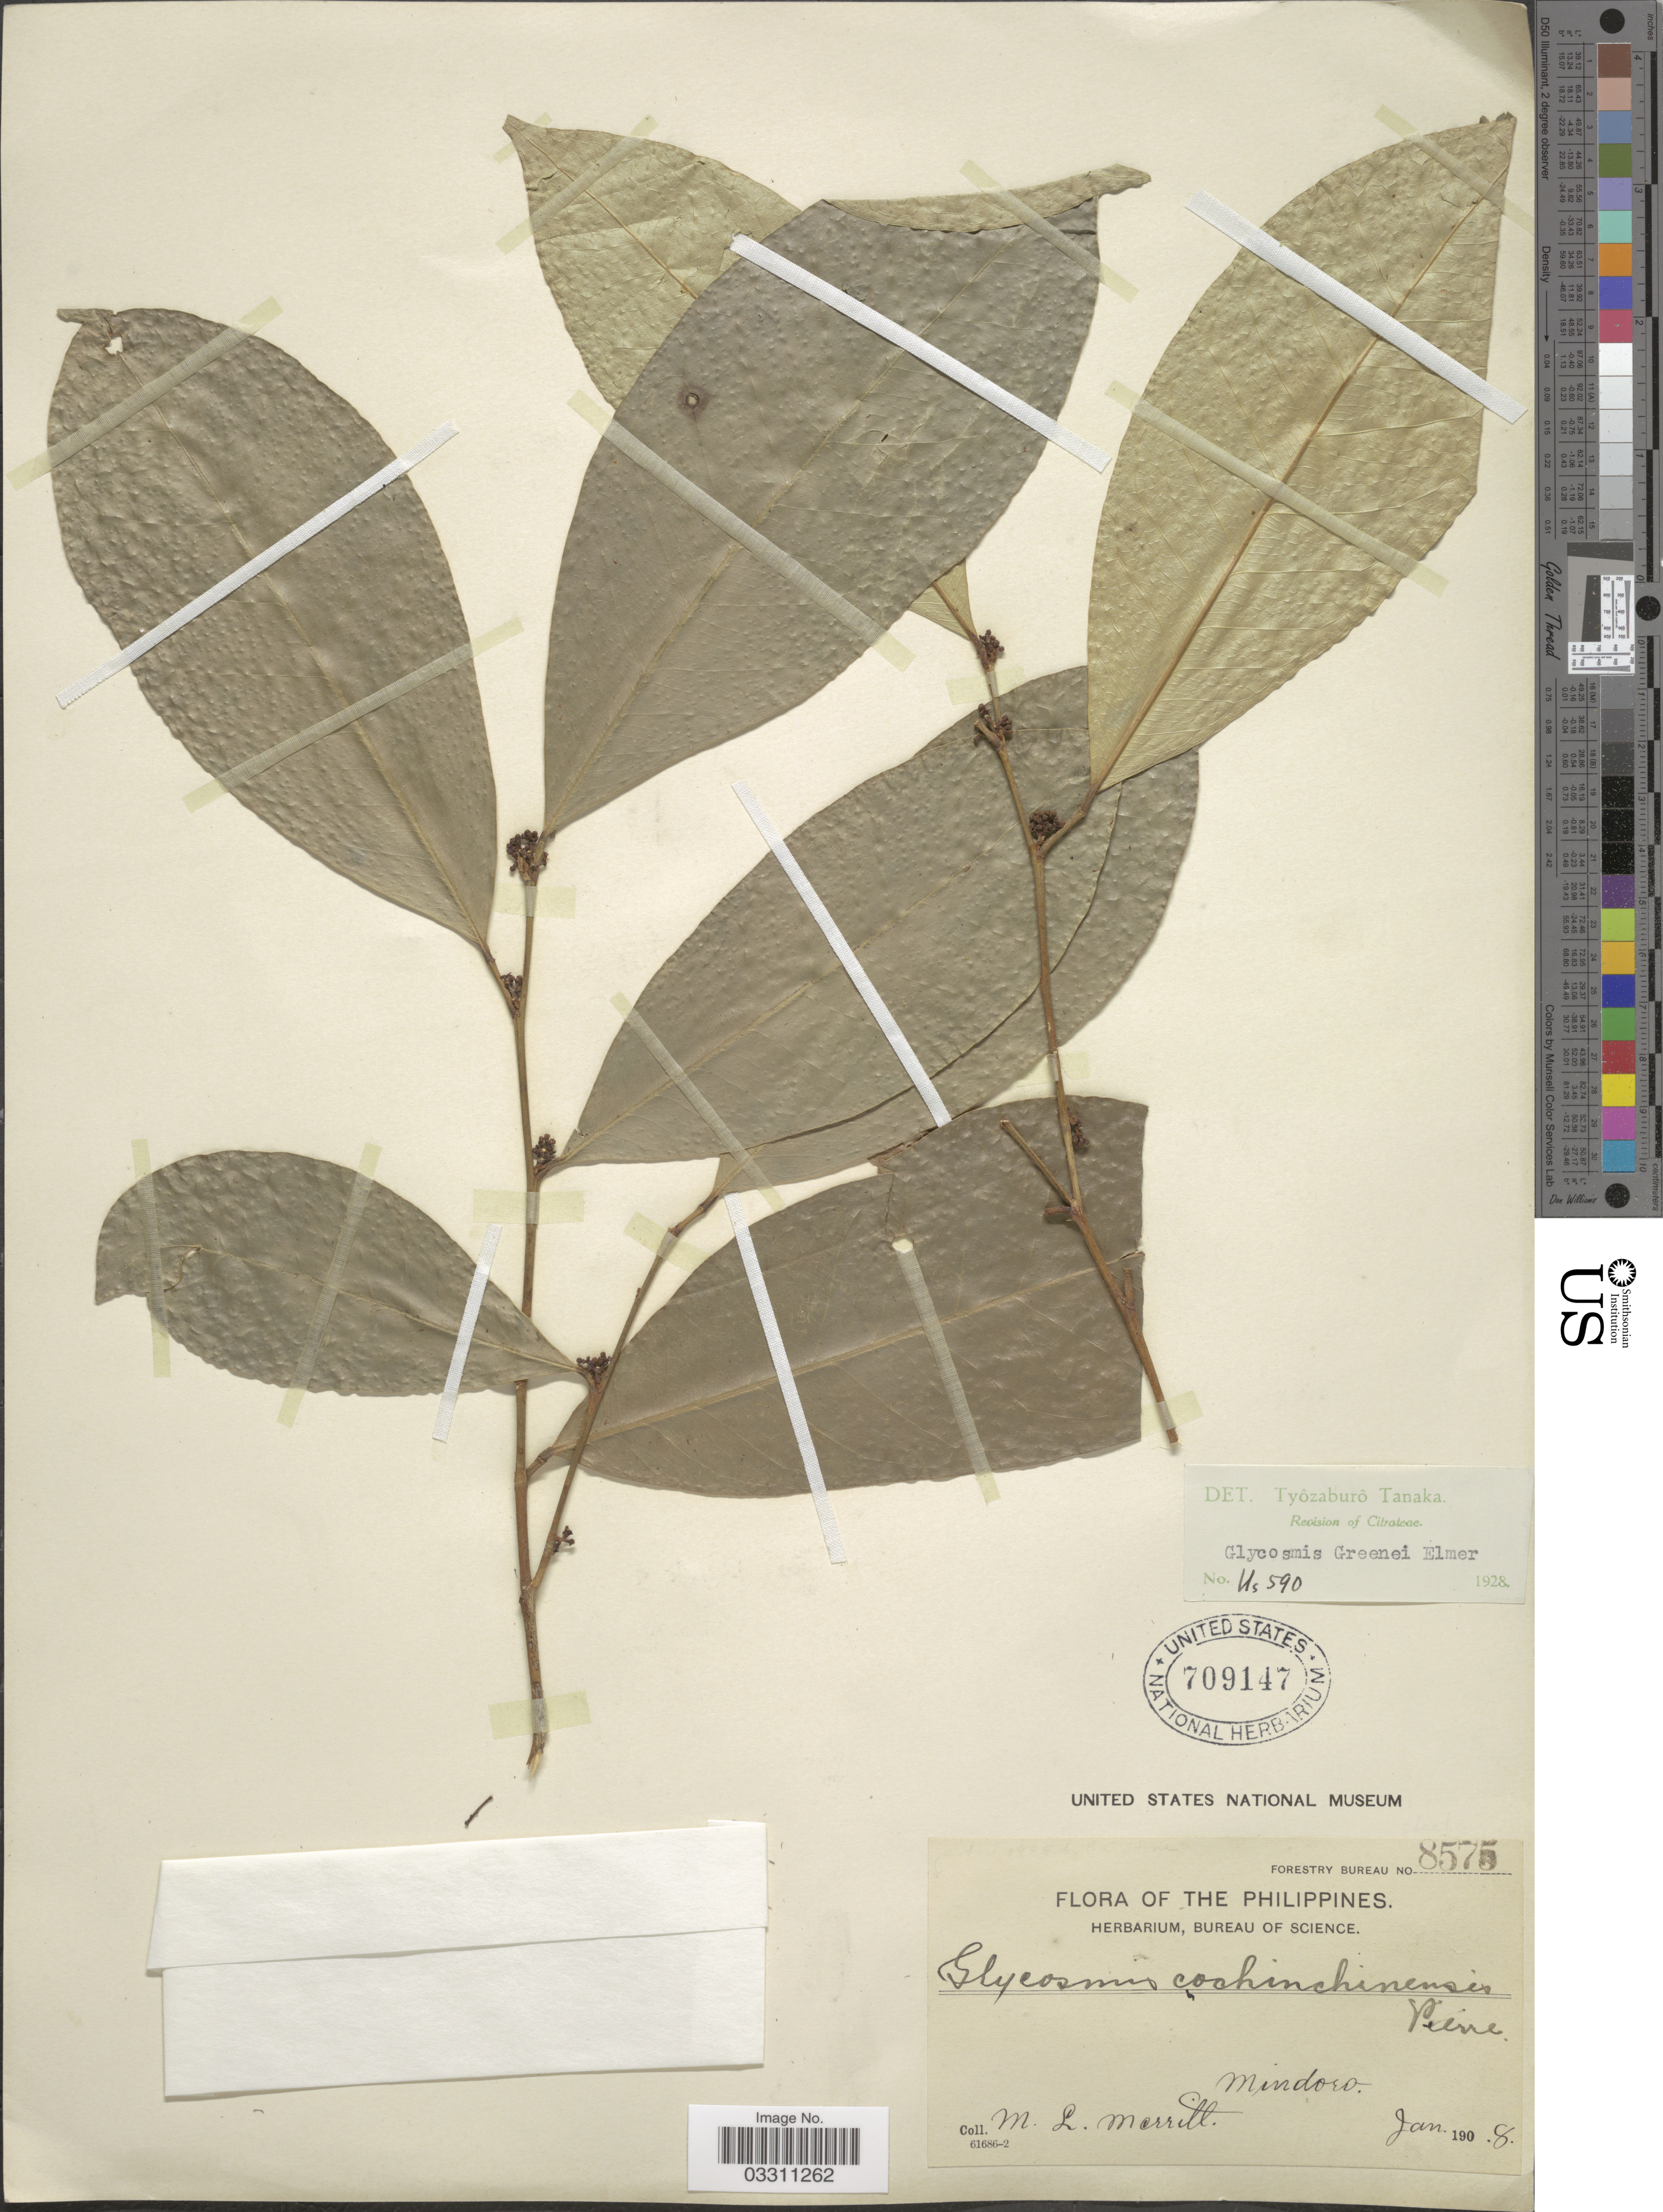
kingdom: Plantae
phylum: Tracheophyta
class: Magnoliopsida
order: Sapindales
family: Rutaceae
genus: Glycosmis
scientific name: Glycosmis greenei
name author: Elmer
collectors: M. L. Merritt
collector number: Forestry Bureau 8575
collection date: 1908-01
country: Philippines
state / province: Mimaropa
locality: Mindoro.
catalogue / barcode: US 709147